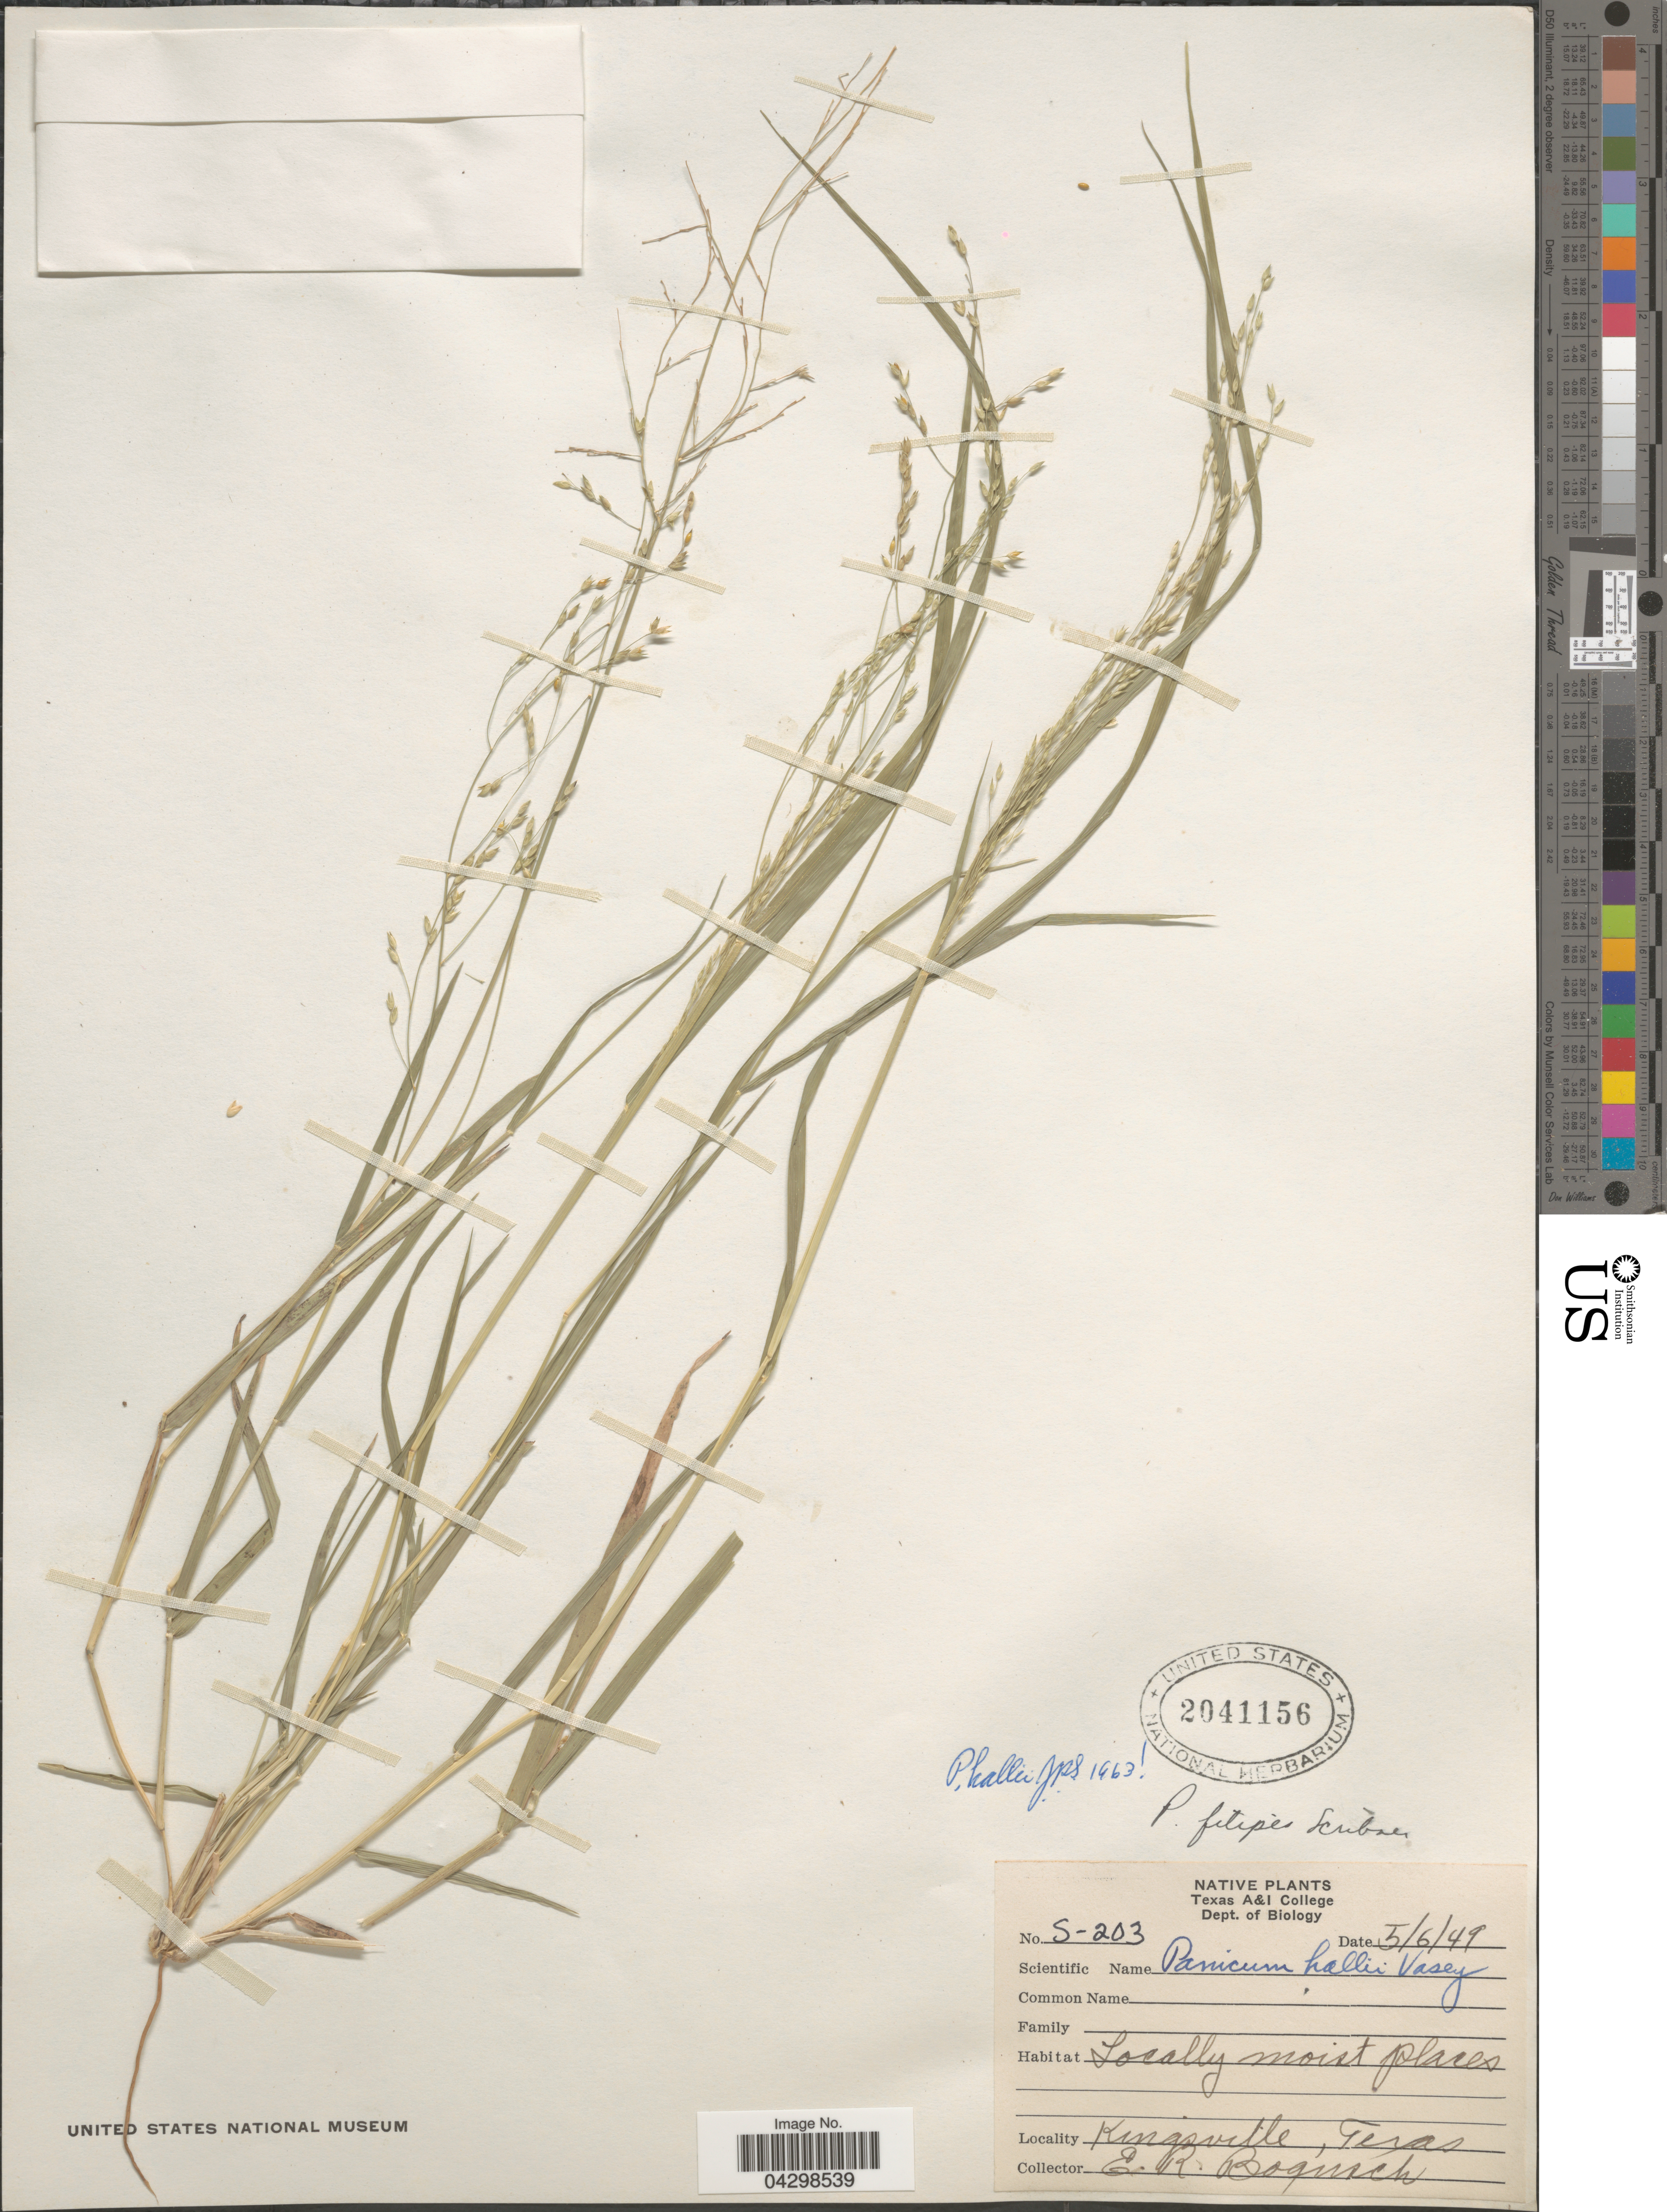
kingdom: Plantae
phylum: Tracheophyta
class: Liliopsida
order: Poales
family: Poaceae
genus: Panicum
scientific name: Panicum hallii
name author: Vasey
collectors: E. Bogusch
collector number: S-203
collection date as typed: Transcribed d/m/y: 6/5/49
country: United States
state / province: Texas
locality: Kingsville.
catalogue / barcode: US 2041156